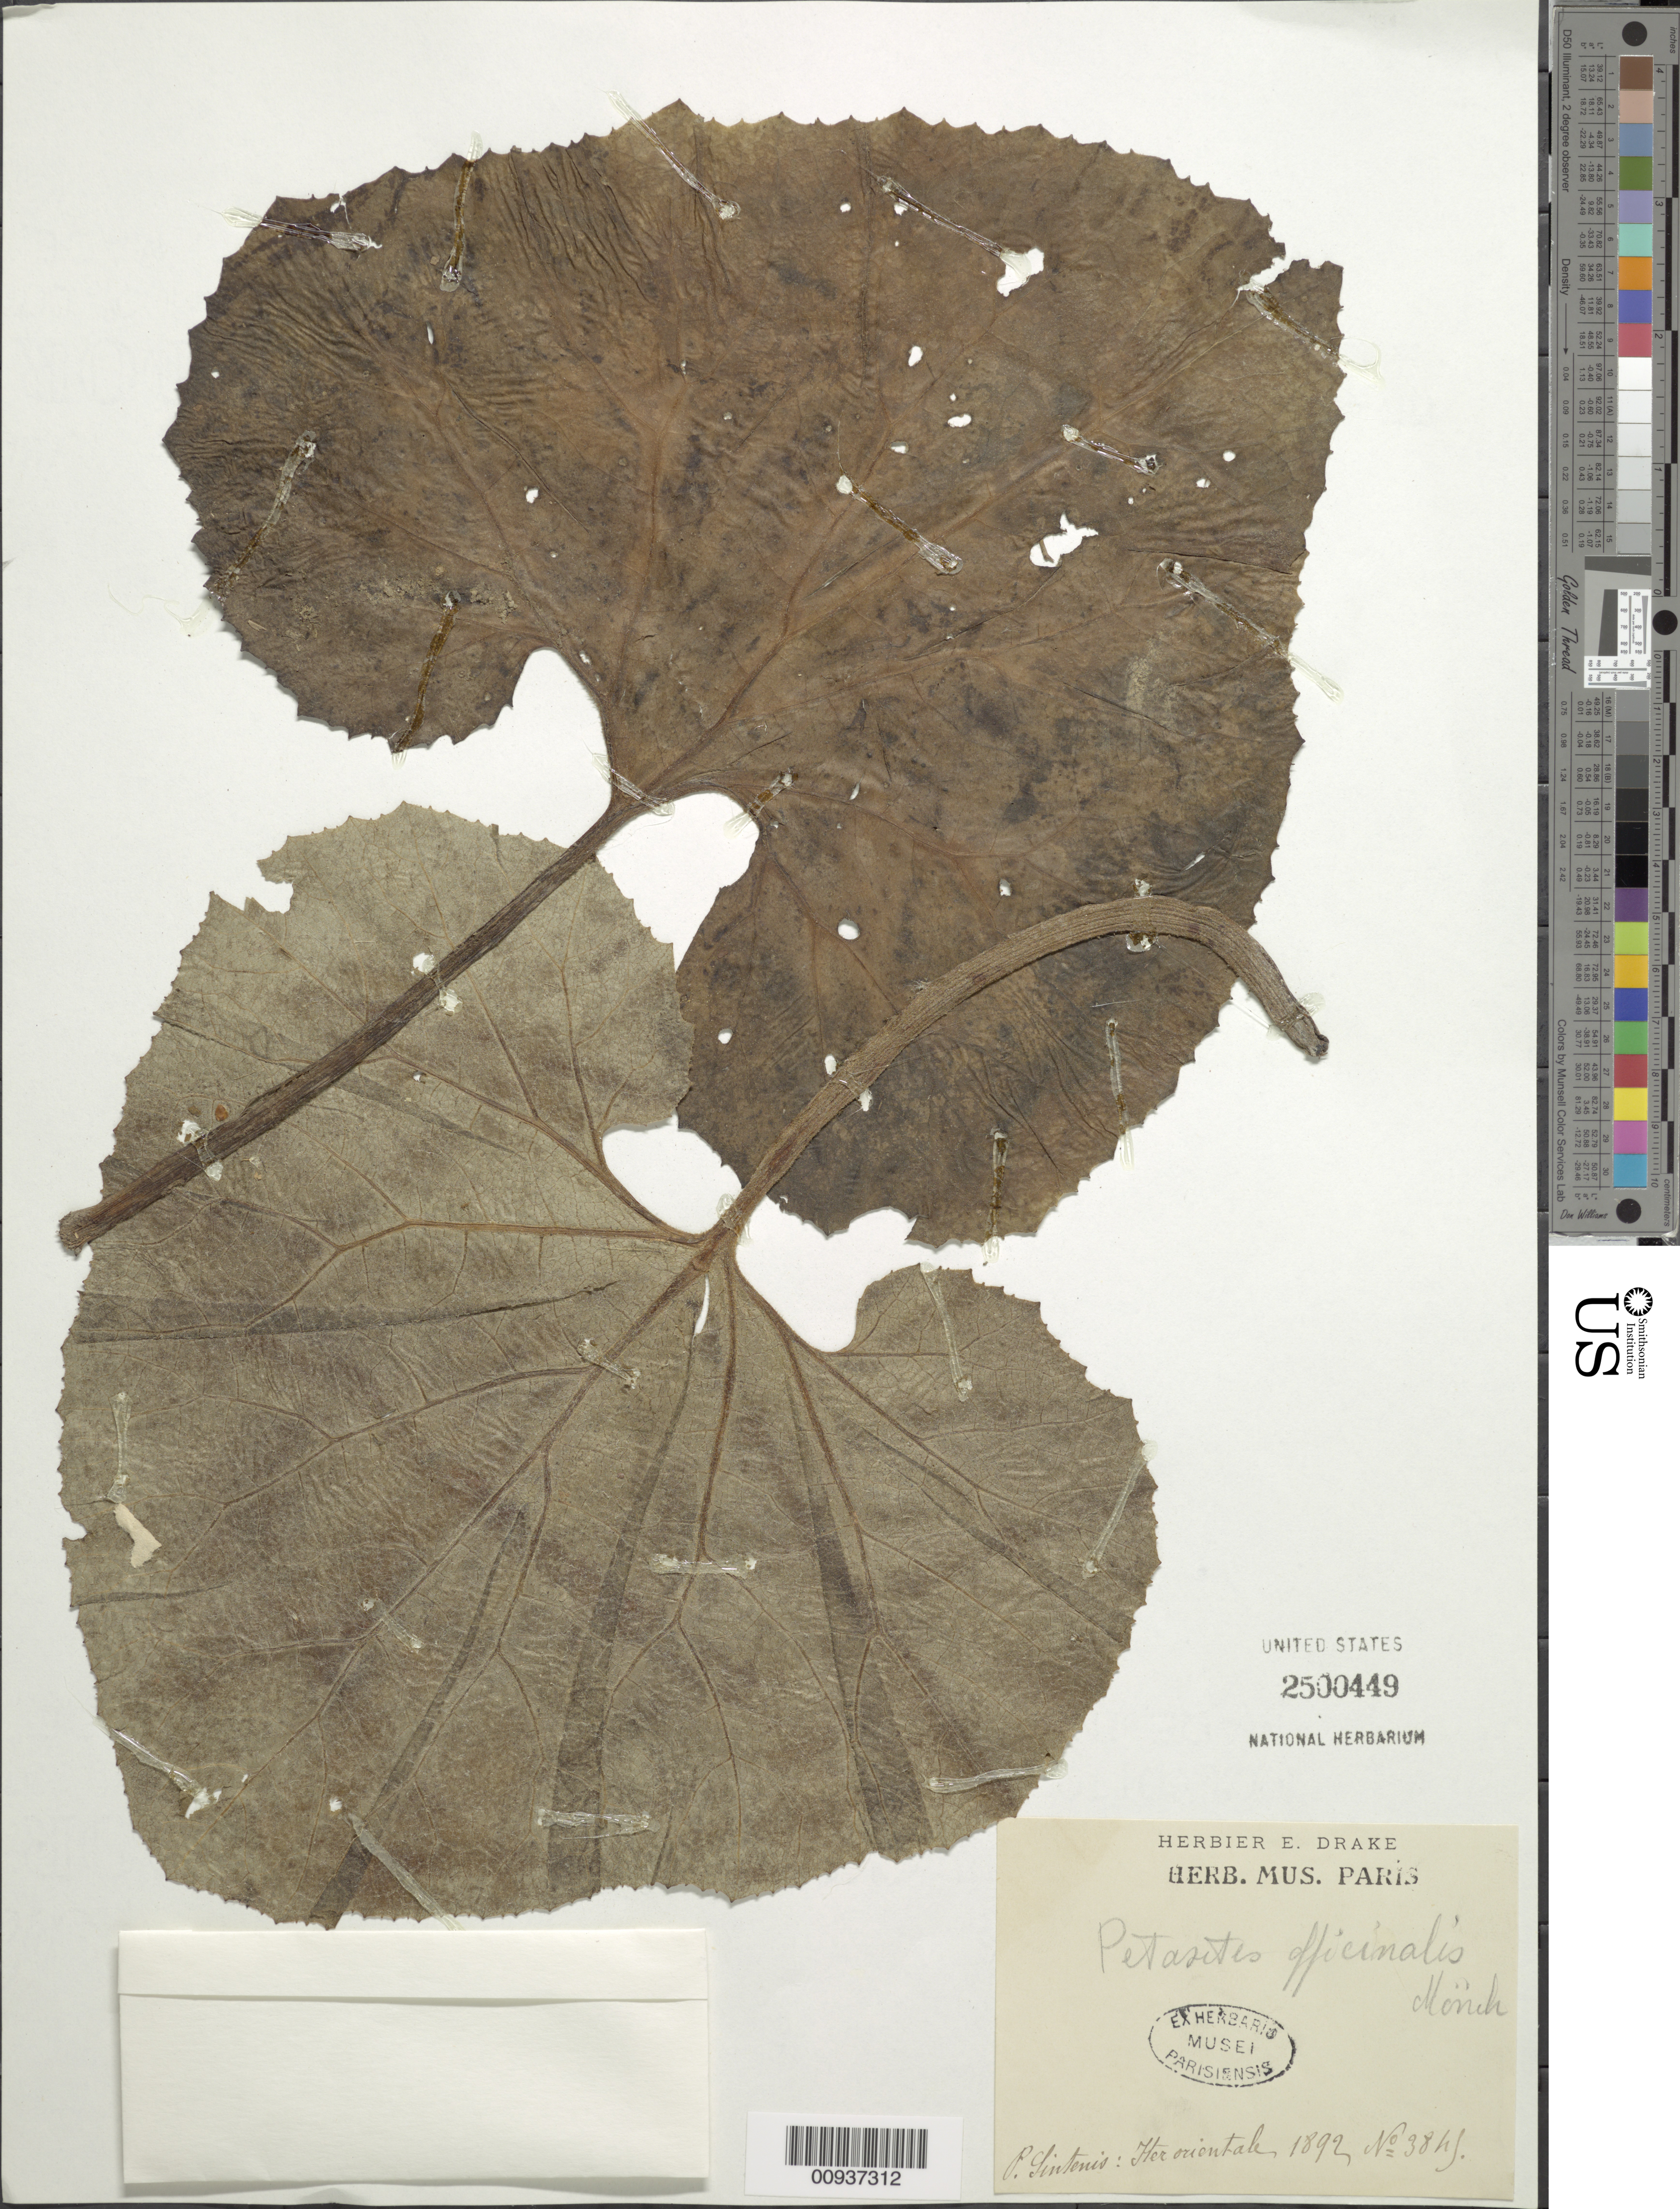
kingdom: Plantae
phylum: Tracheophyta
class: Magnoliopsida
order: Asterales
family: Asteraceae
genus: Petasites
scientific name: Petasites officinalis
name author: L.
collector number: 38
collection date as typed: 1892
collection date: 1892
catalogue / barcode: US 2500449